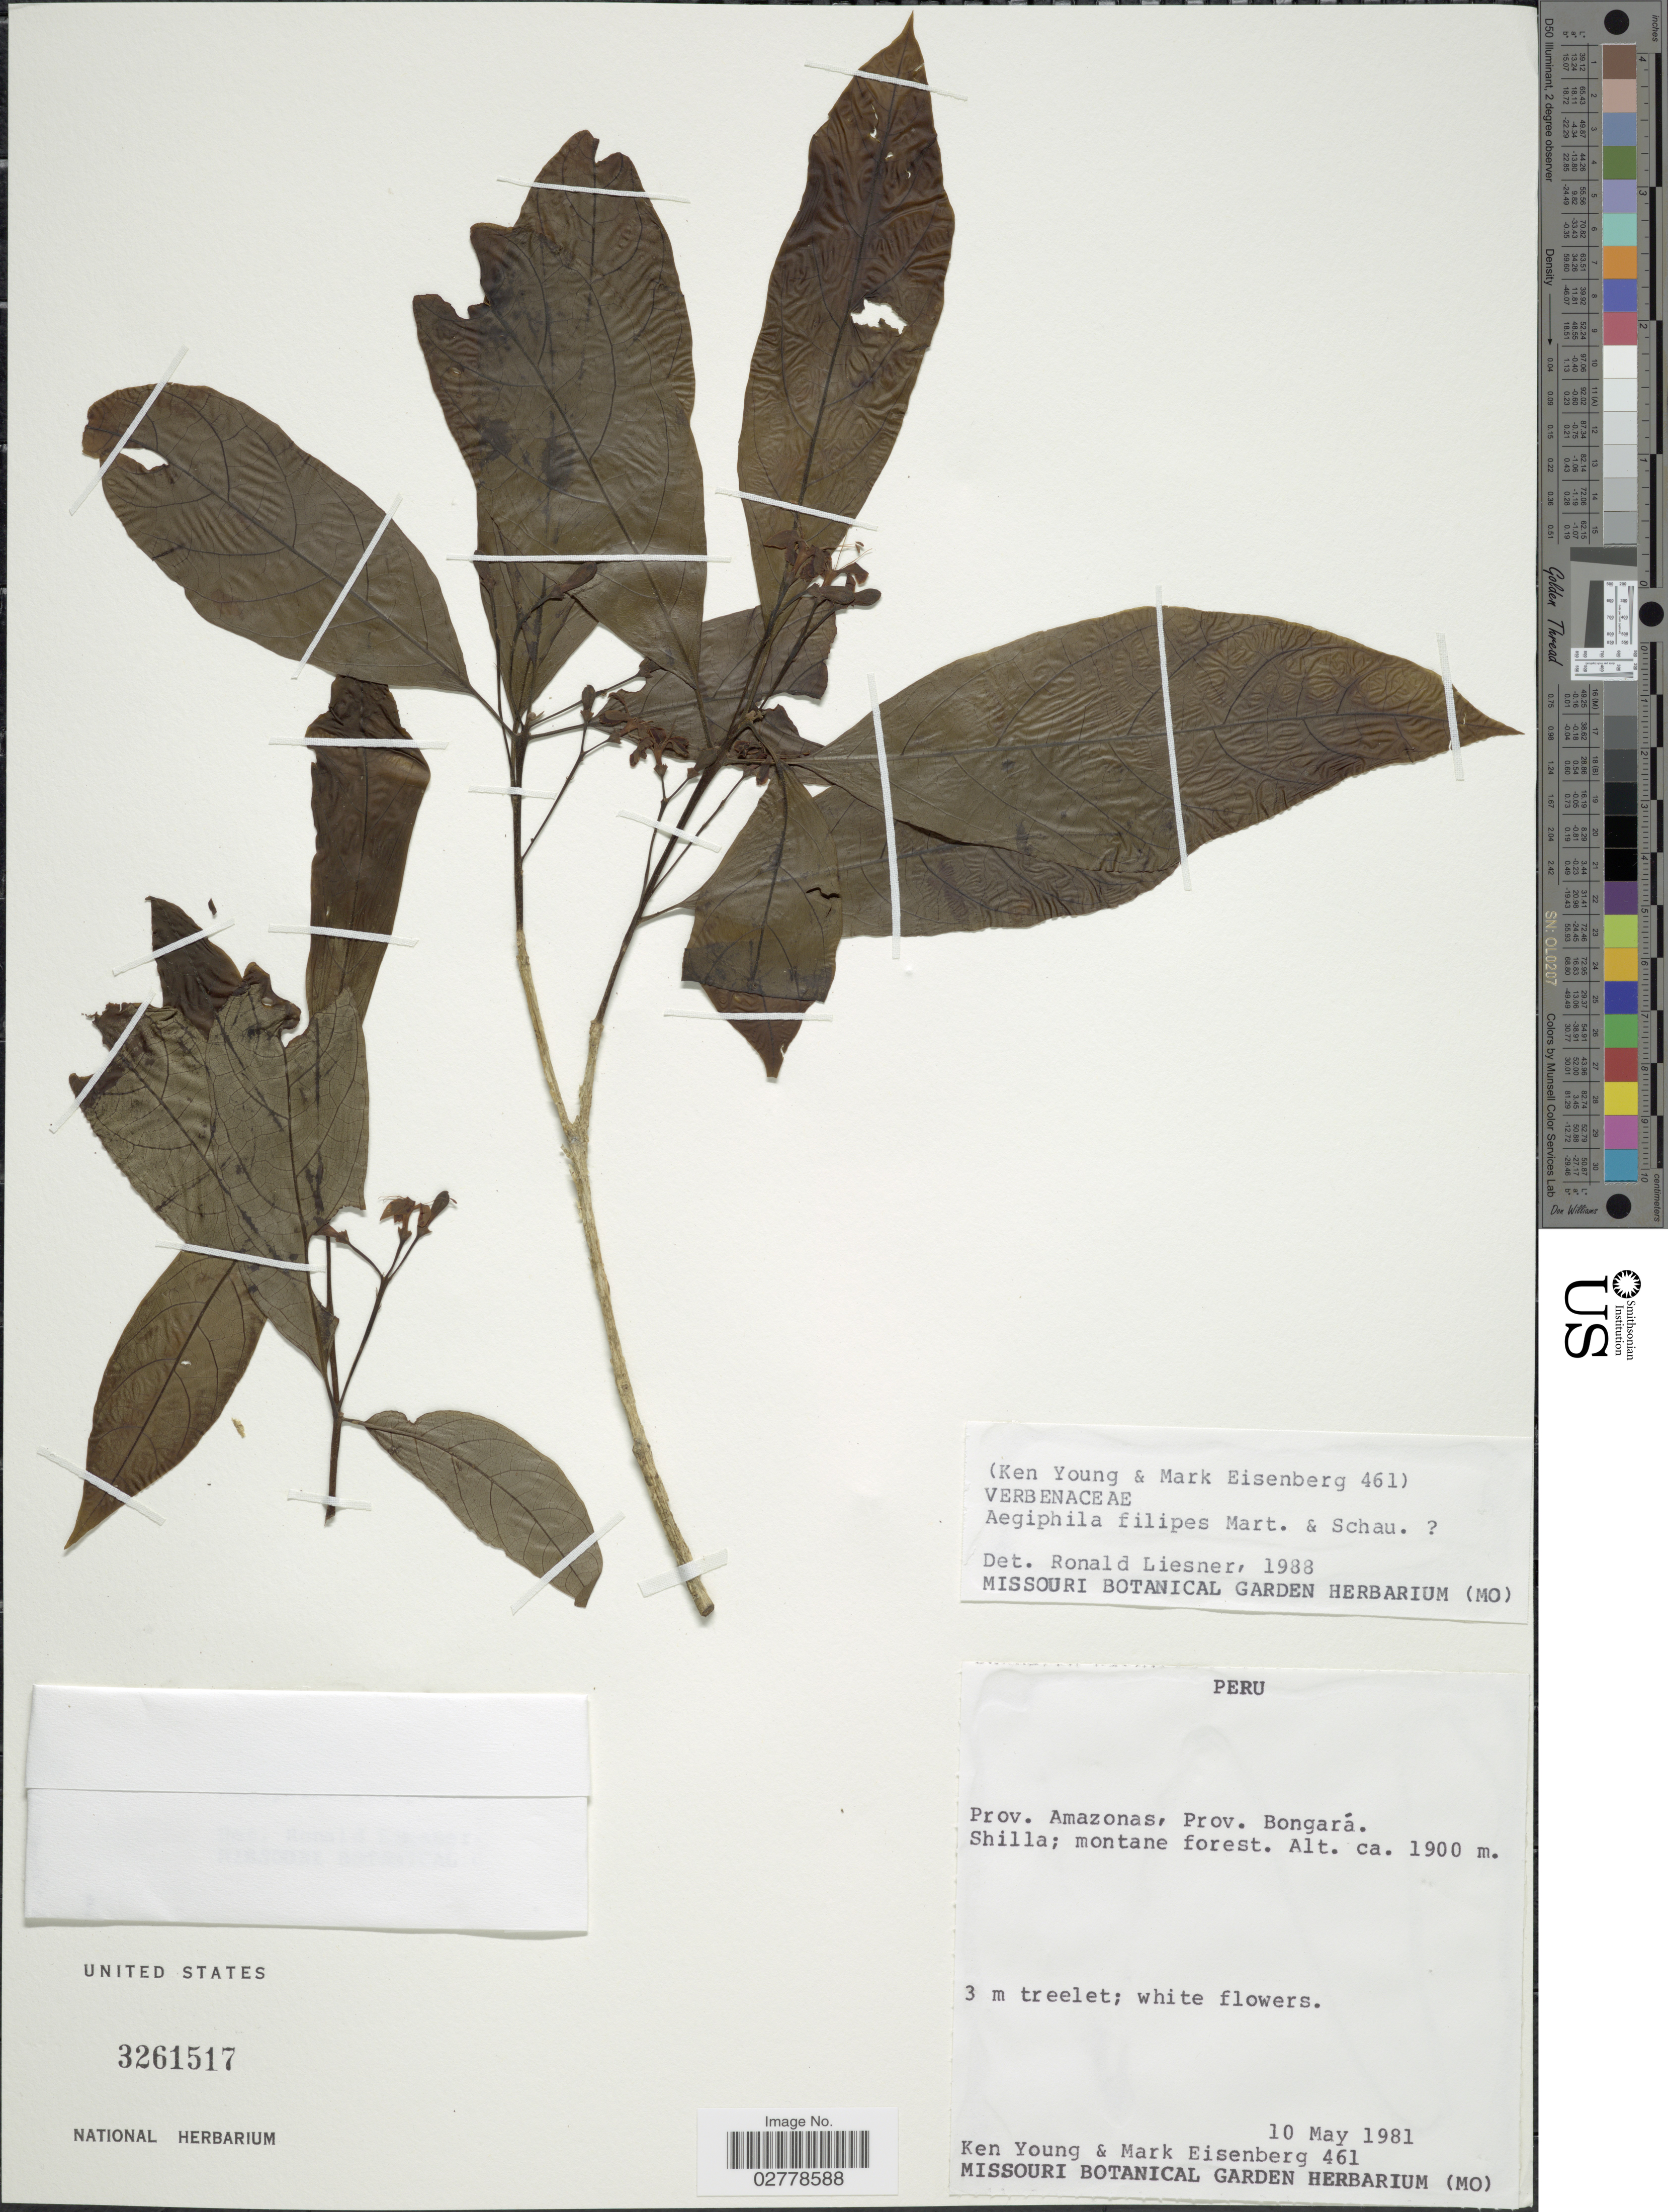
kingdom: Plantae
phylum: Tracheophyta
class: Magnoliopsida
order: Lamiales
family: Lamiaceae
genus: Aegiphila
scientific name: Aegiphila filipes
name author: Mart. & Schauer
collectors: K. Young & M. Eisenberg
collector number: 461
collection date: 1981-05-10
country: Peru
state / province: Amazonas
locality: Prov. Amazonas, Prov. Bongará. Shilla.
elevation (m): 1900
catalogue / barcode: US 3261517